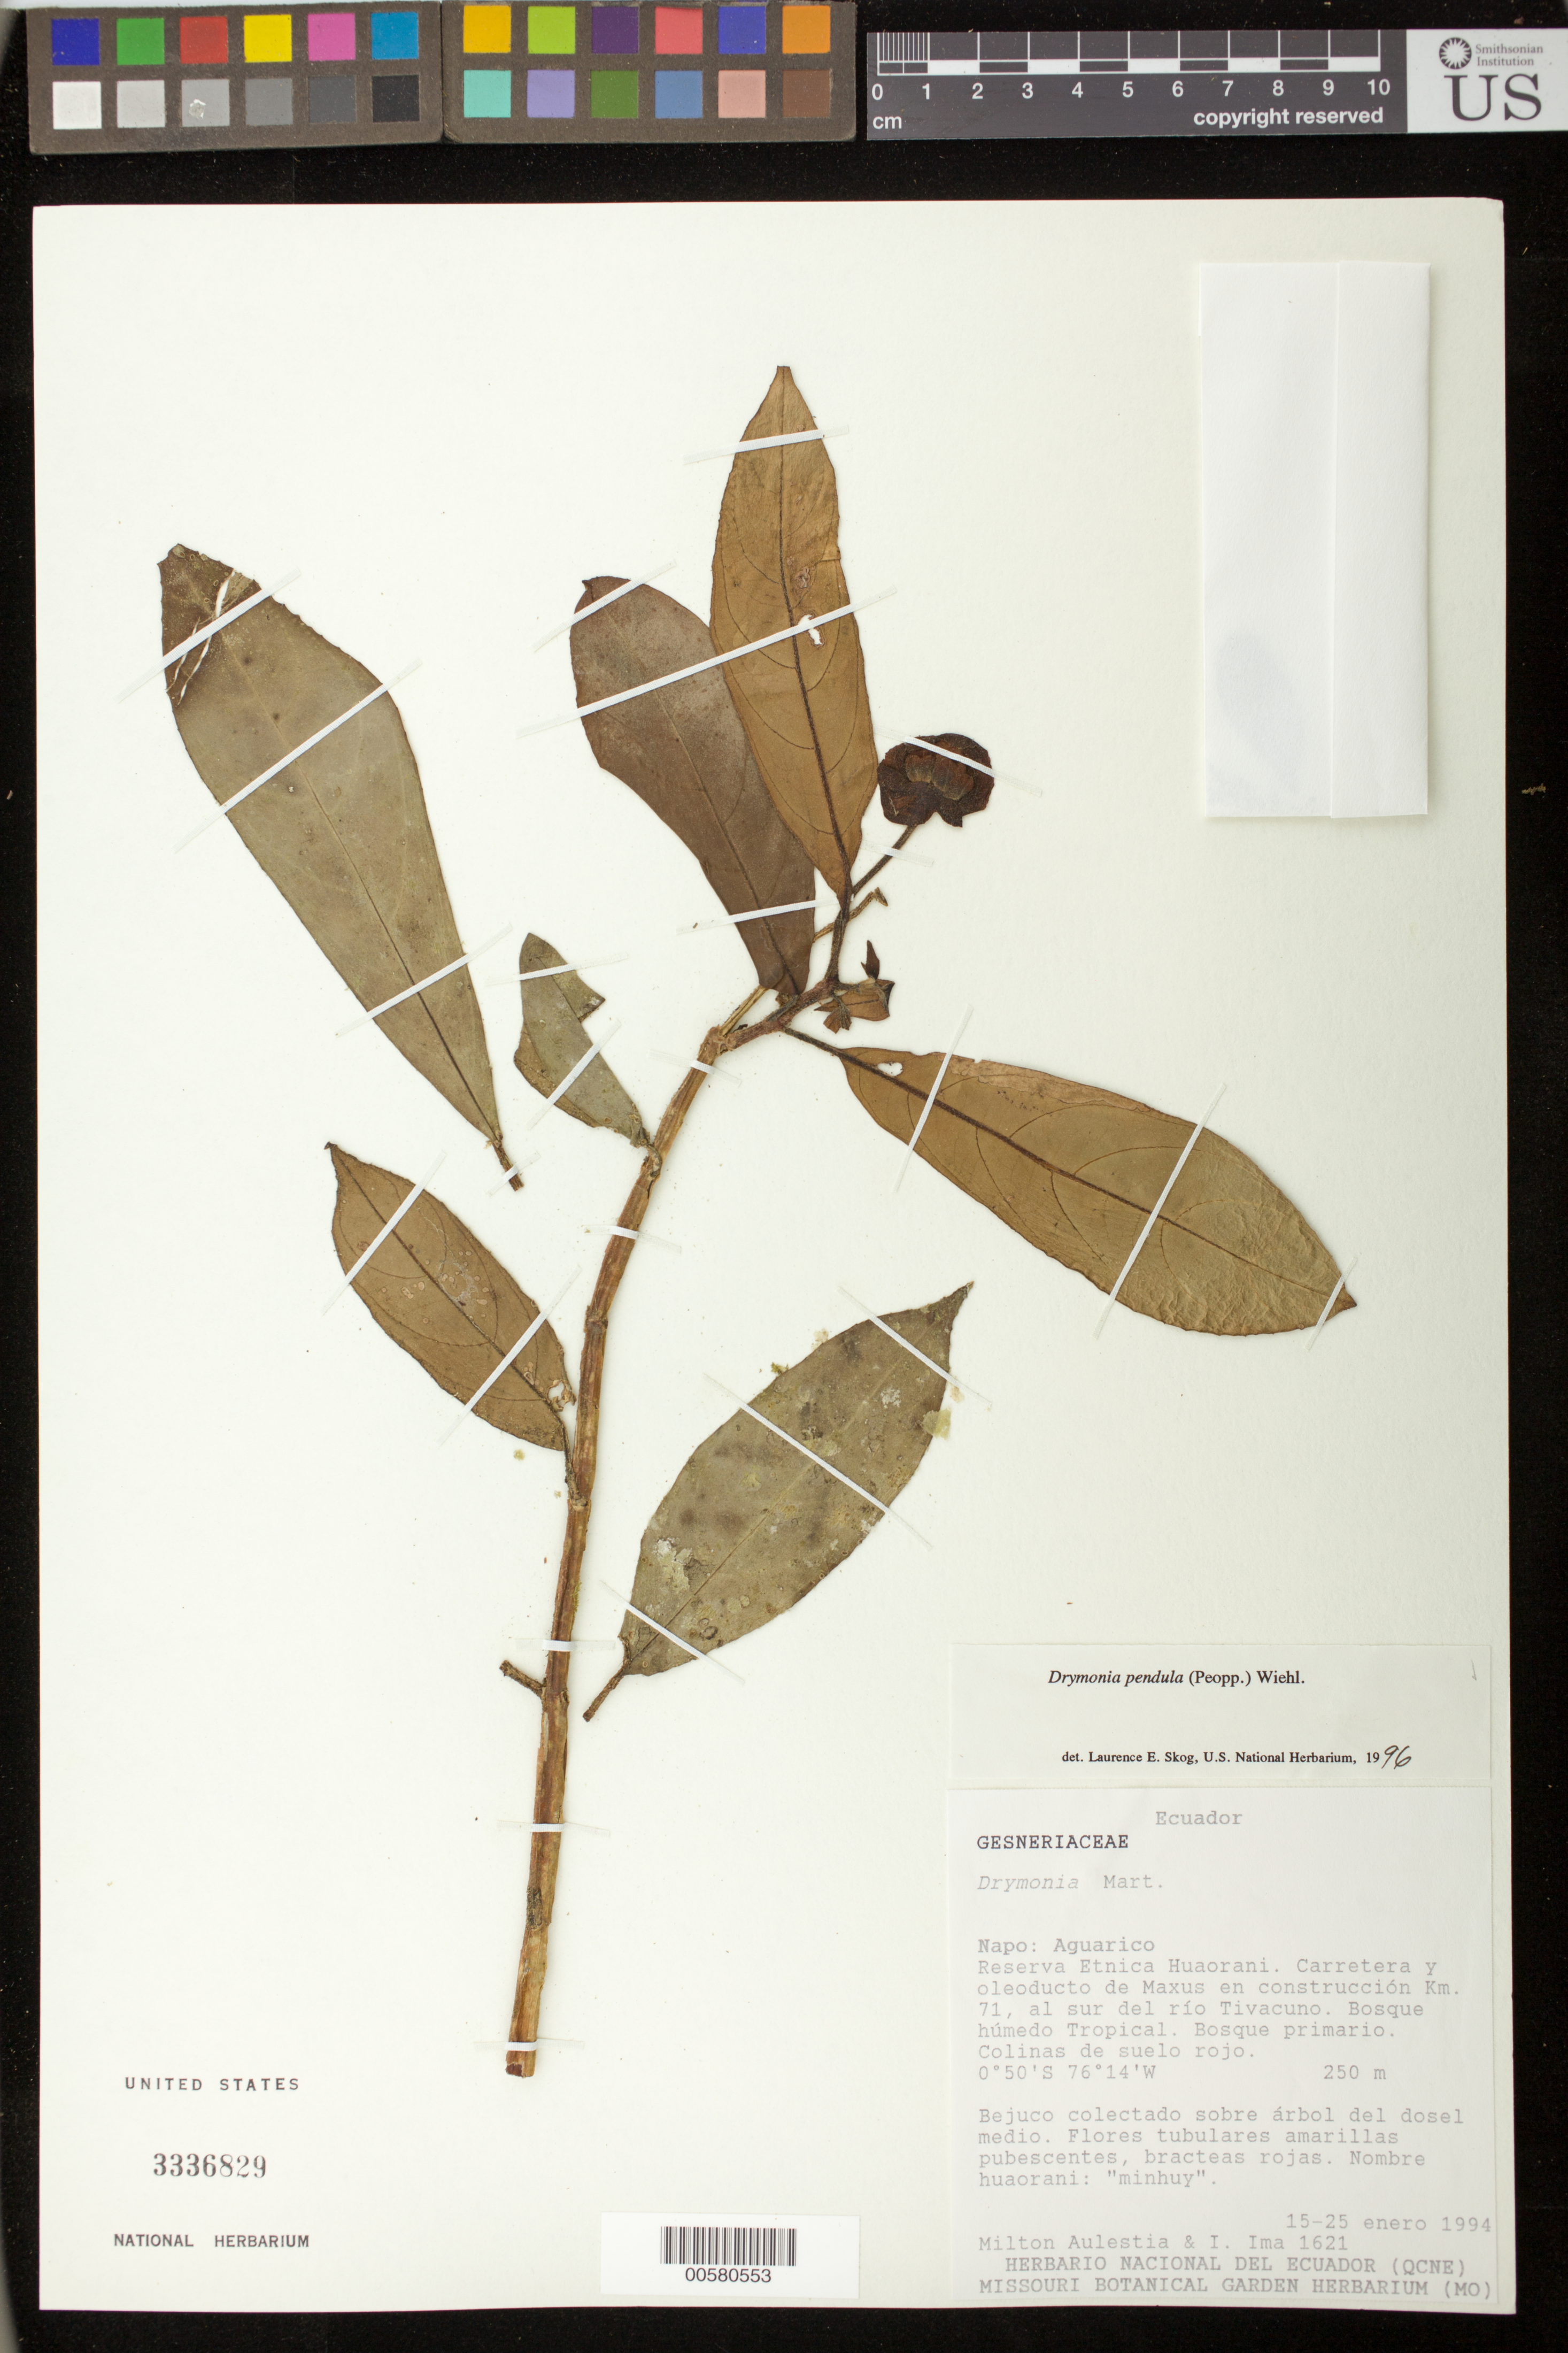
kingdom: Plantae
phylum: Tracheophyta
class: Magnoliopsida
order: Lamiales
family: Gesneriaceae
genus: Drymonia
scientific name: Drymonia pendula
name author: (Poepp.) Wiehler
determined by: Skog, Laurence E.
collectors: M. Aulestia & I. Ima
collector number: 1621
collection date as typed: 15-25 Jan 1994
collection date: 1994-01-15/1994-01-25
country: Ecuador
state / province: Napo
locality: Aguarico. Reserva Etnica Huaorani, carretera y oleoducto de Maxus en construcción Km. 71, al sur del río Tivacuno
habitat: Bosque húmedo tropical; bosque primario, colinas de suelos rojos; colectado sobre árbol del dosel medio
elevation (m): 250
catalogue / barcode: US 3336829